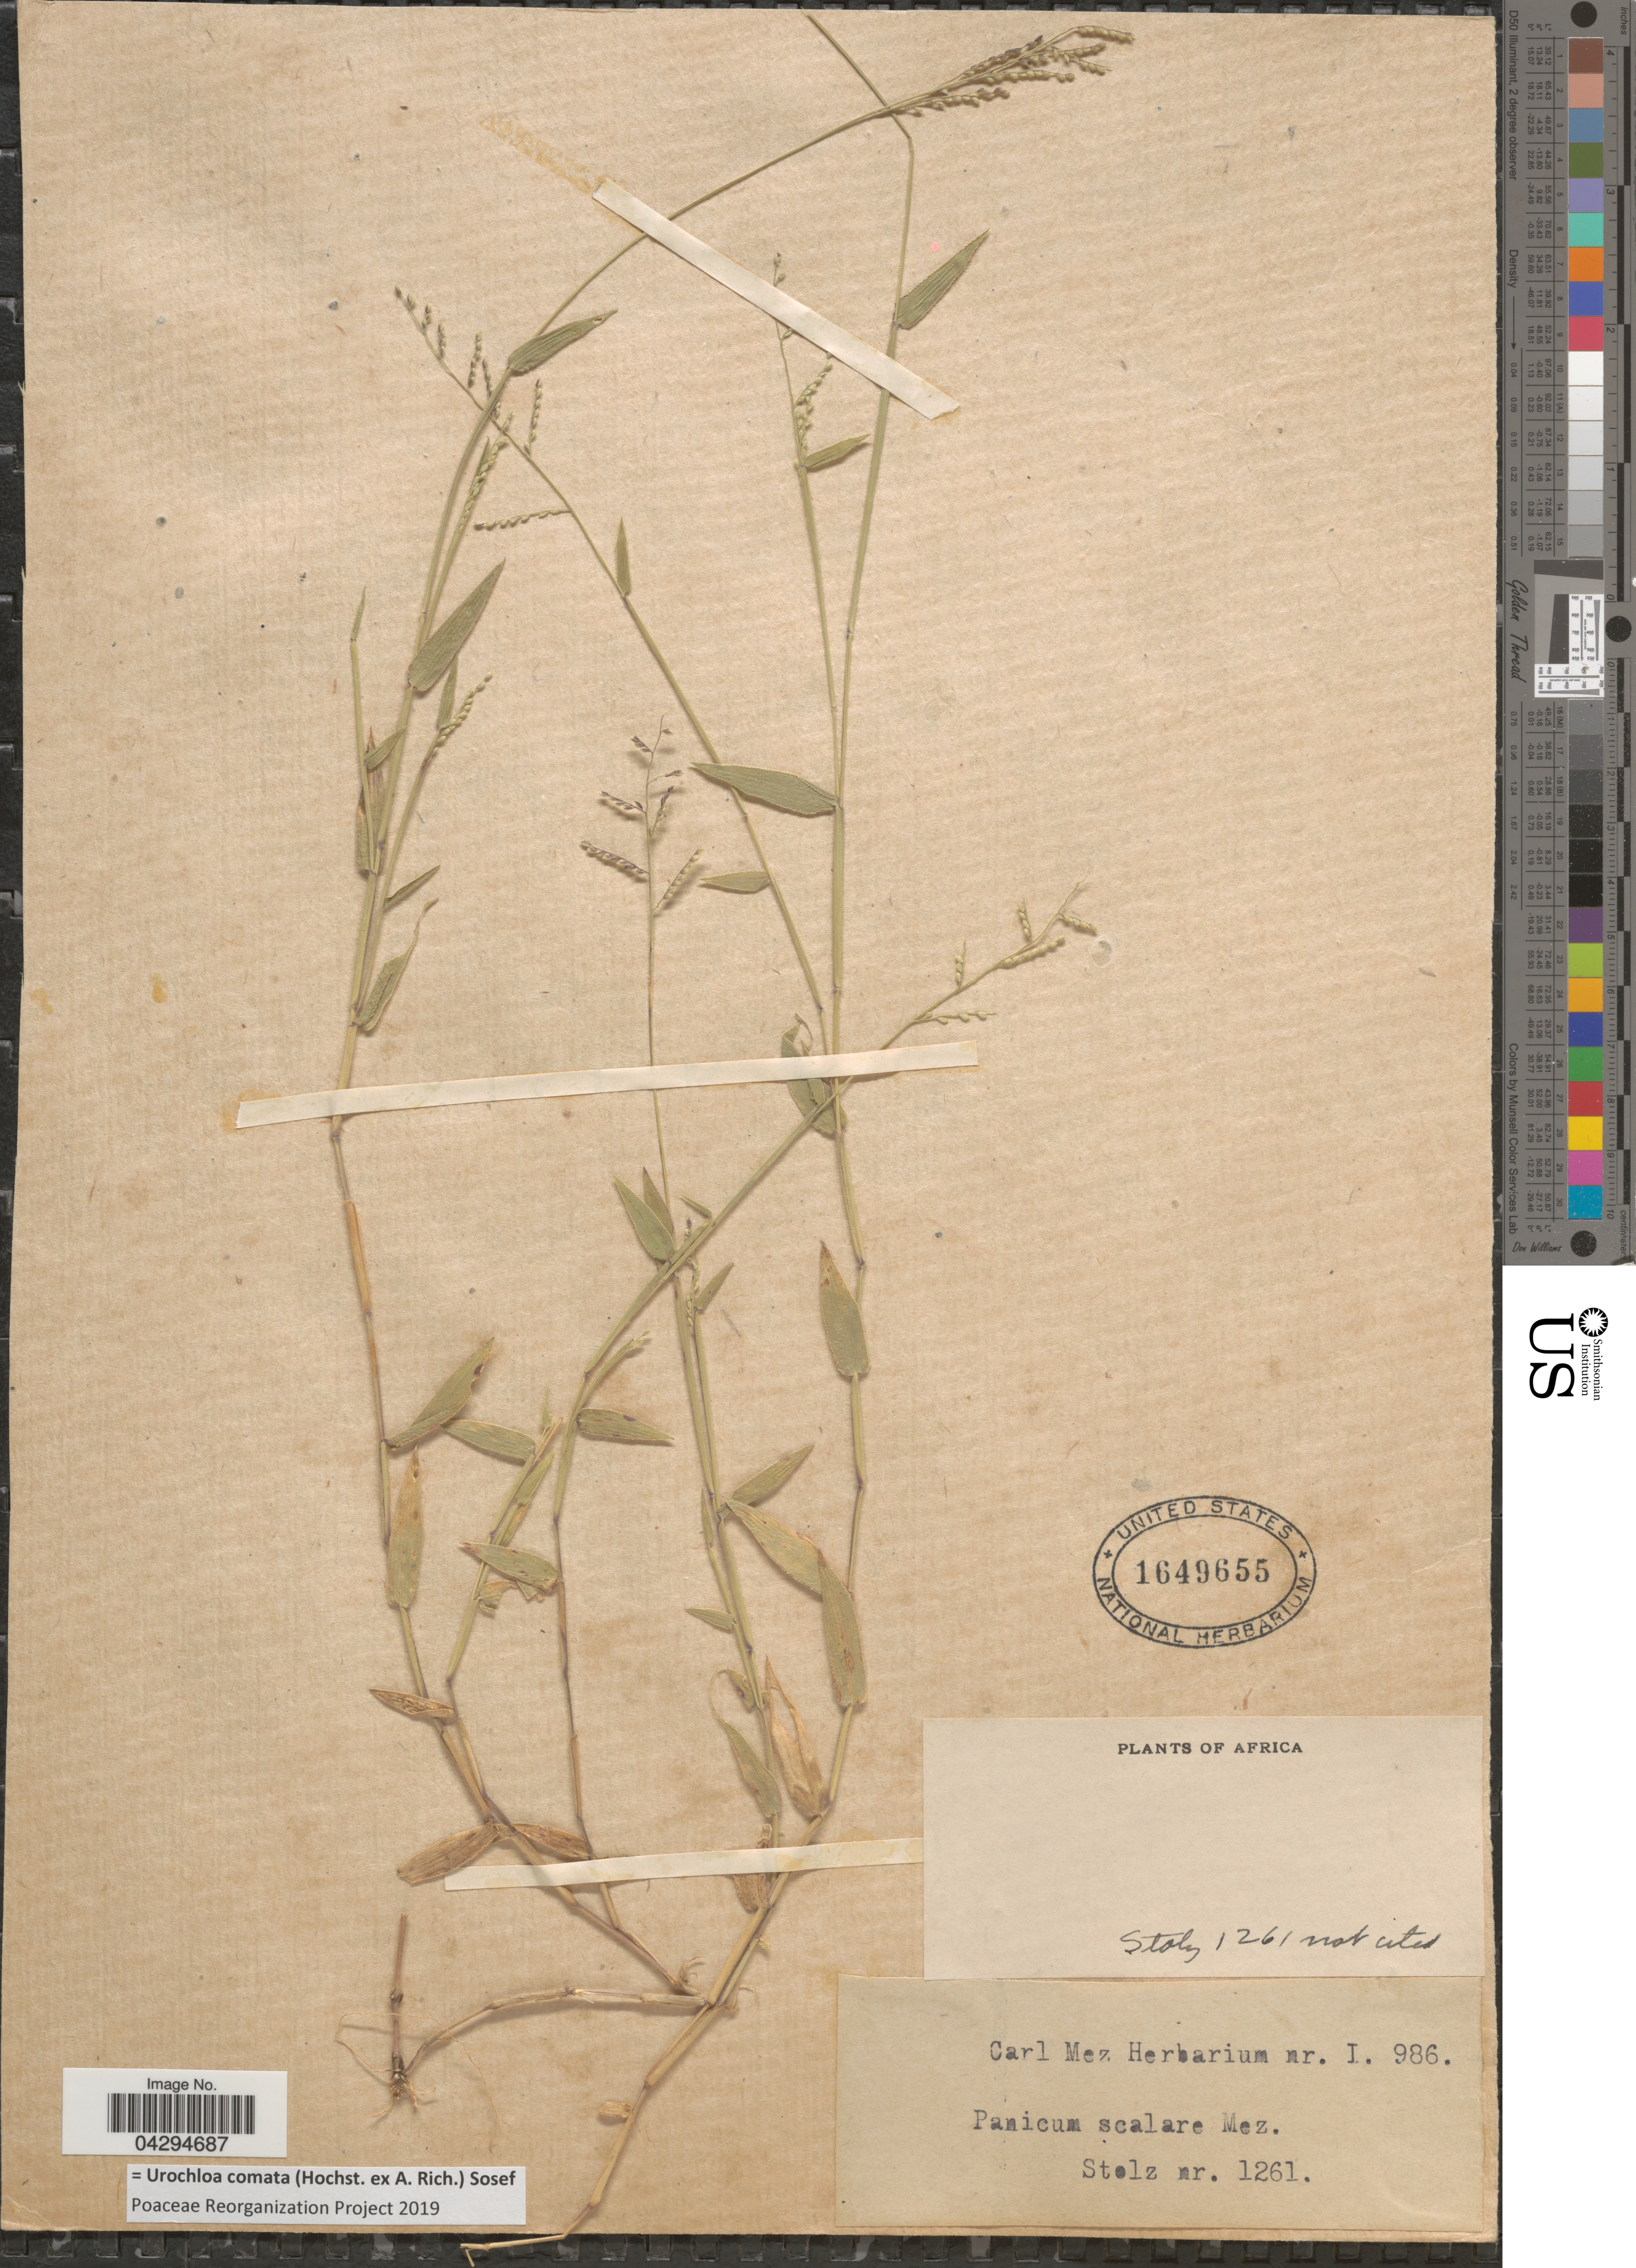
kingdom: Plantae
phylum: Tracheophyta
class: Liliopsida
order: Poales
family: Poaceae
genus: Urochloa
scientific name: Urochloa comata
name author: (Hochst. ex A. Rich.) Sosef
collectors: Stolz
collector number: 1261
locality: Africa.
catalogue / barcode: US 1649655